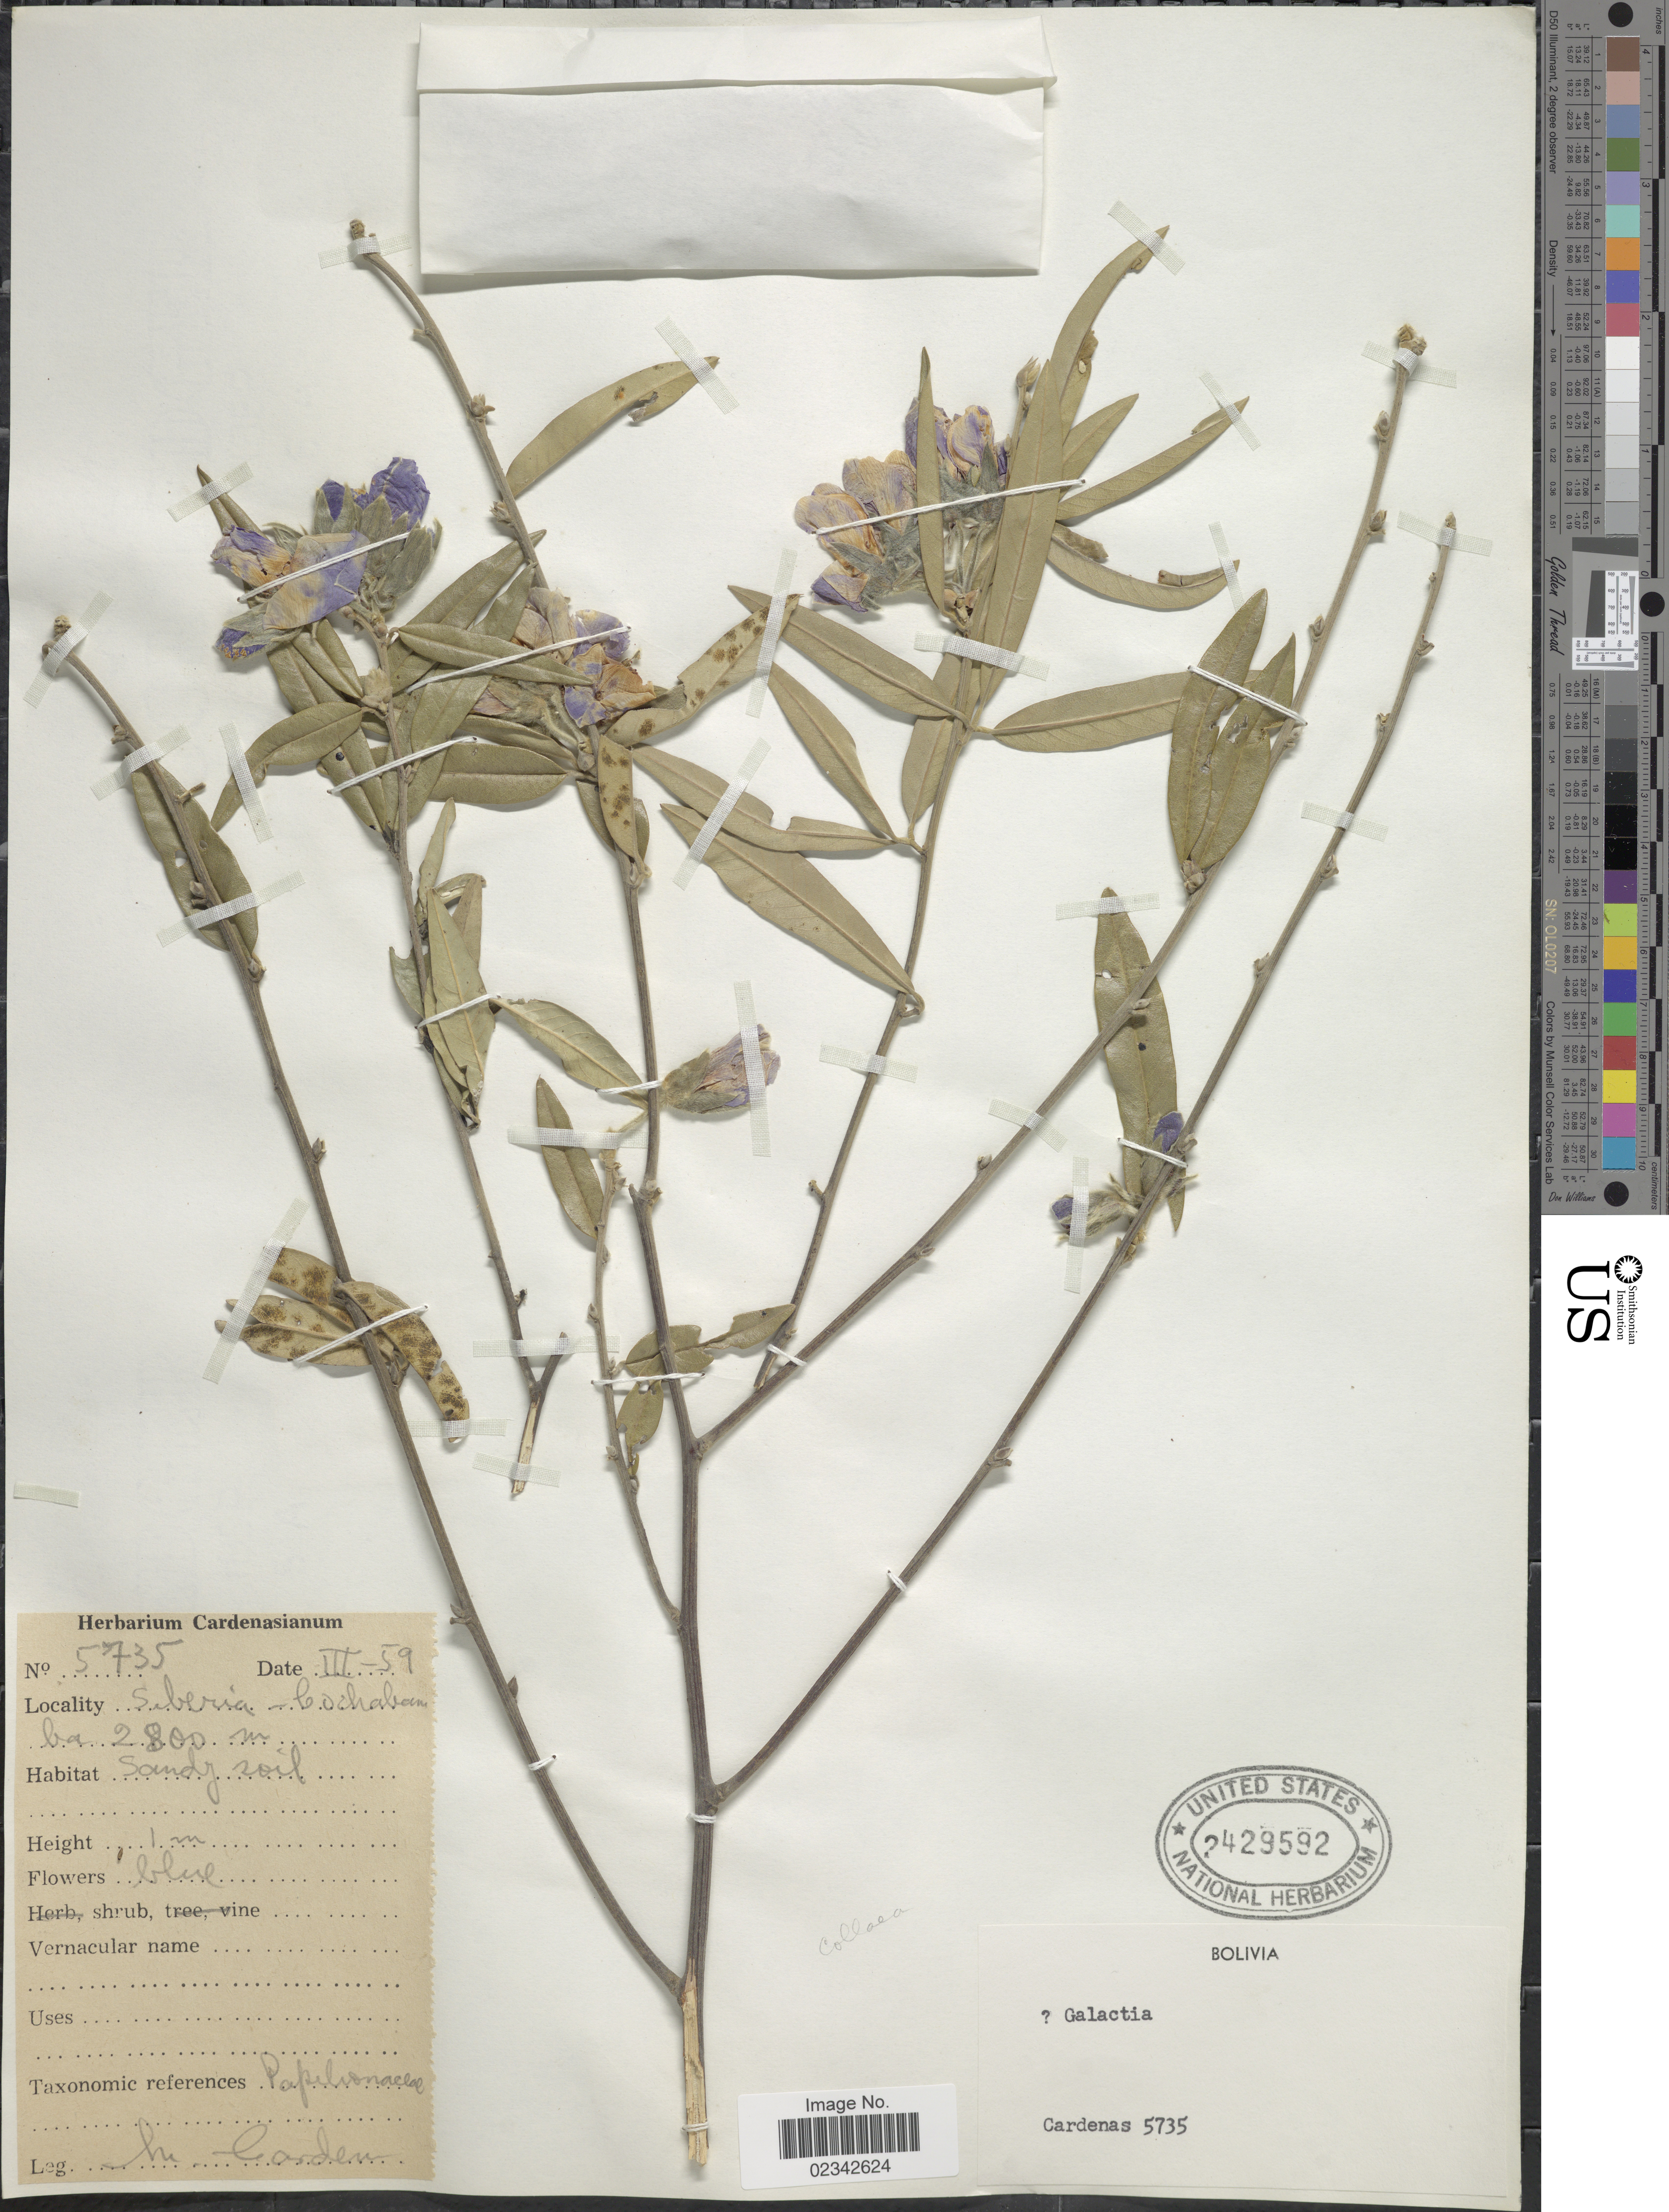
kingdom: Plantae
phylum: Tracheophyta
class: Magnoliopsida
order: Fabales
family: Fabaceae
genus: Collaea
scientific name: Collaea speciosa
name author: (Loisel.) DC.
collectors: M. Cárdenas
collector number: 5735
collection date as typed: Transcribed d/m/y: /3/59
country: Bolivia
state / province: Cochabamba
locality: Siberia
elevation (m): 2800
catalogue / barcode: US 2429592